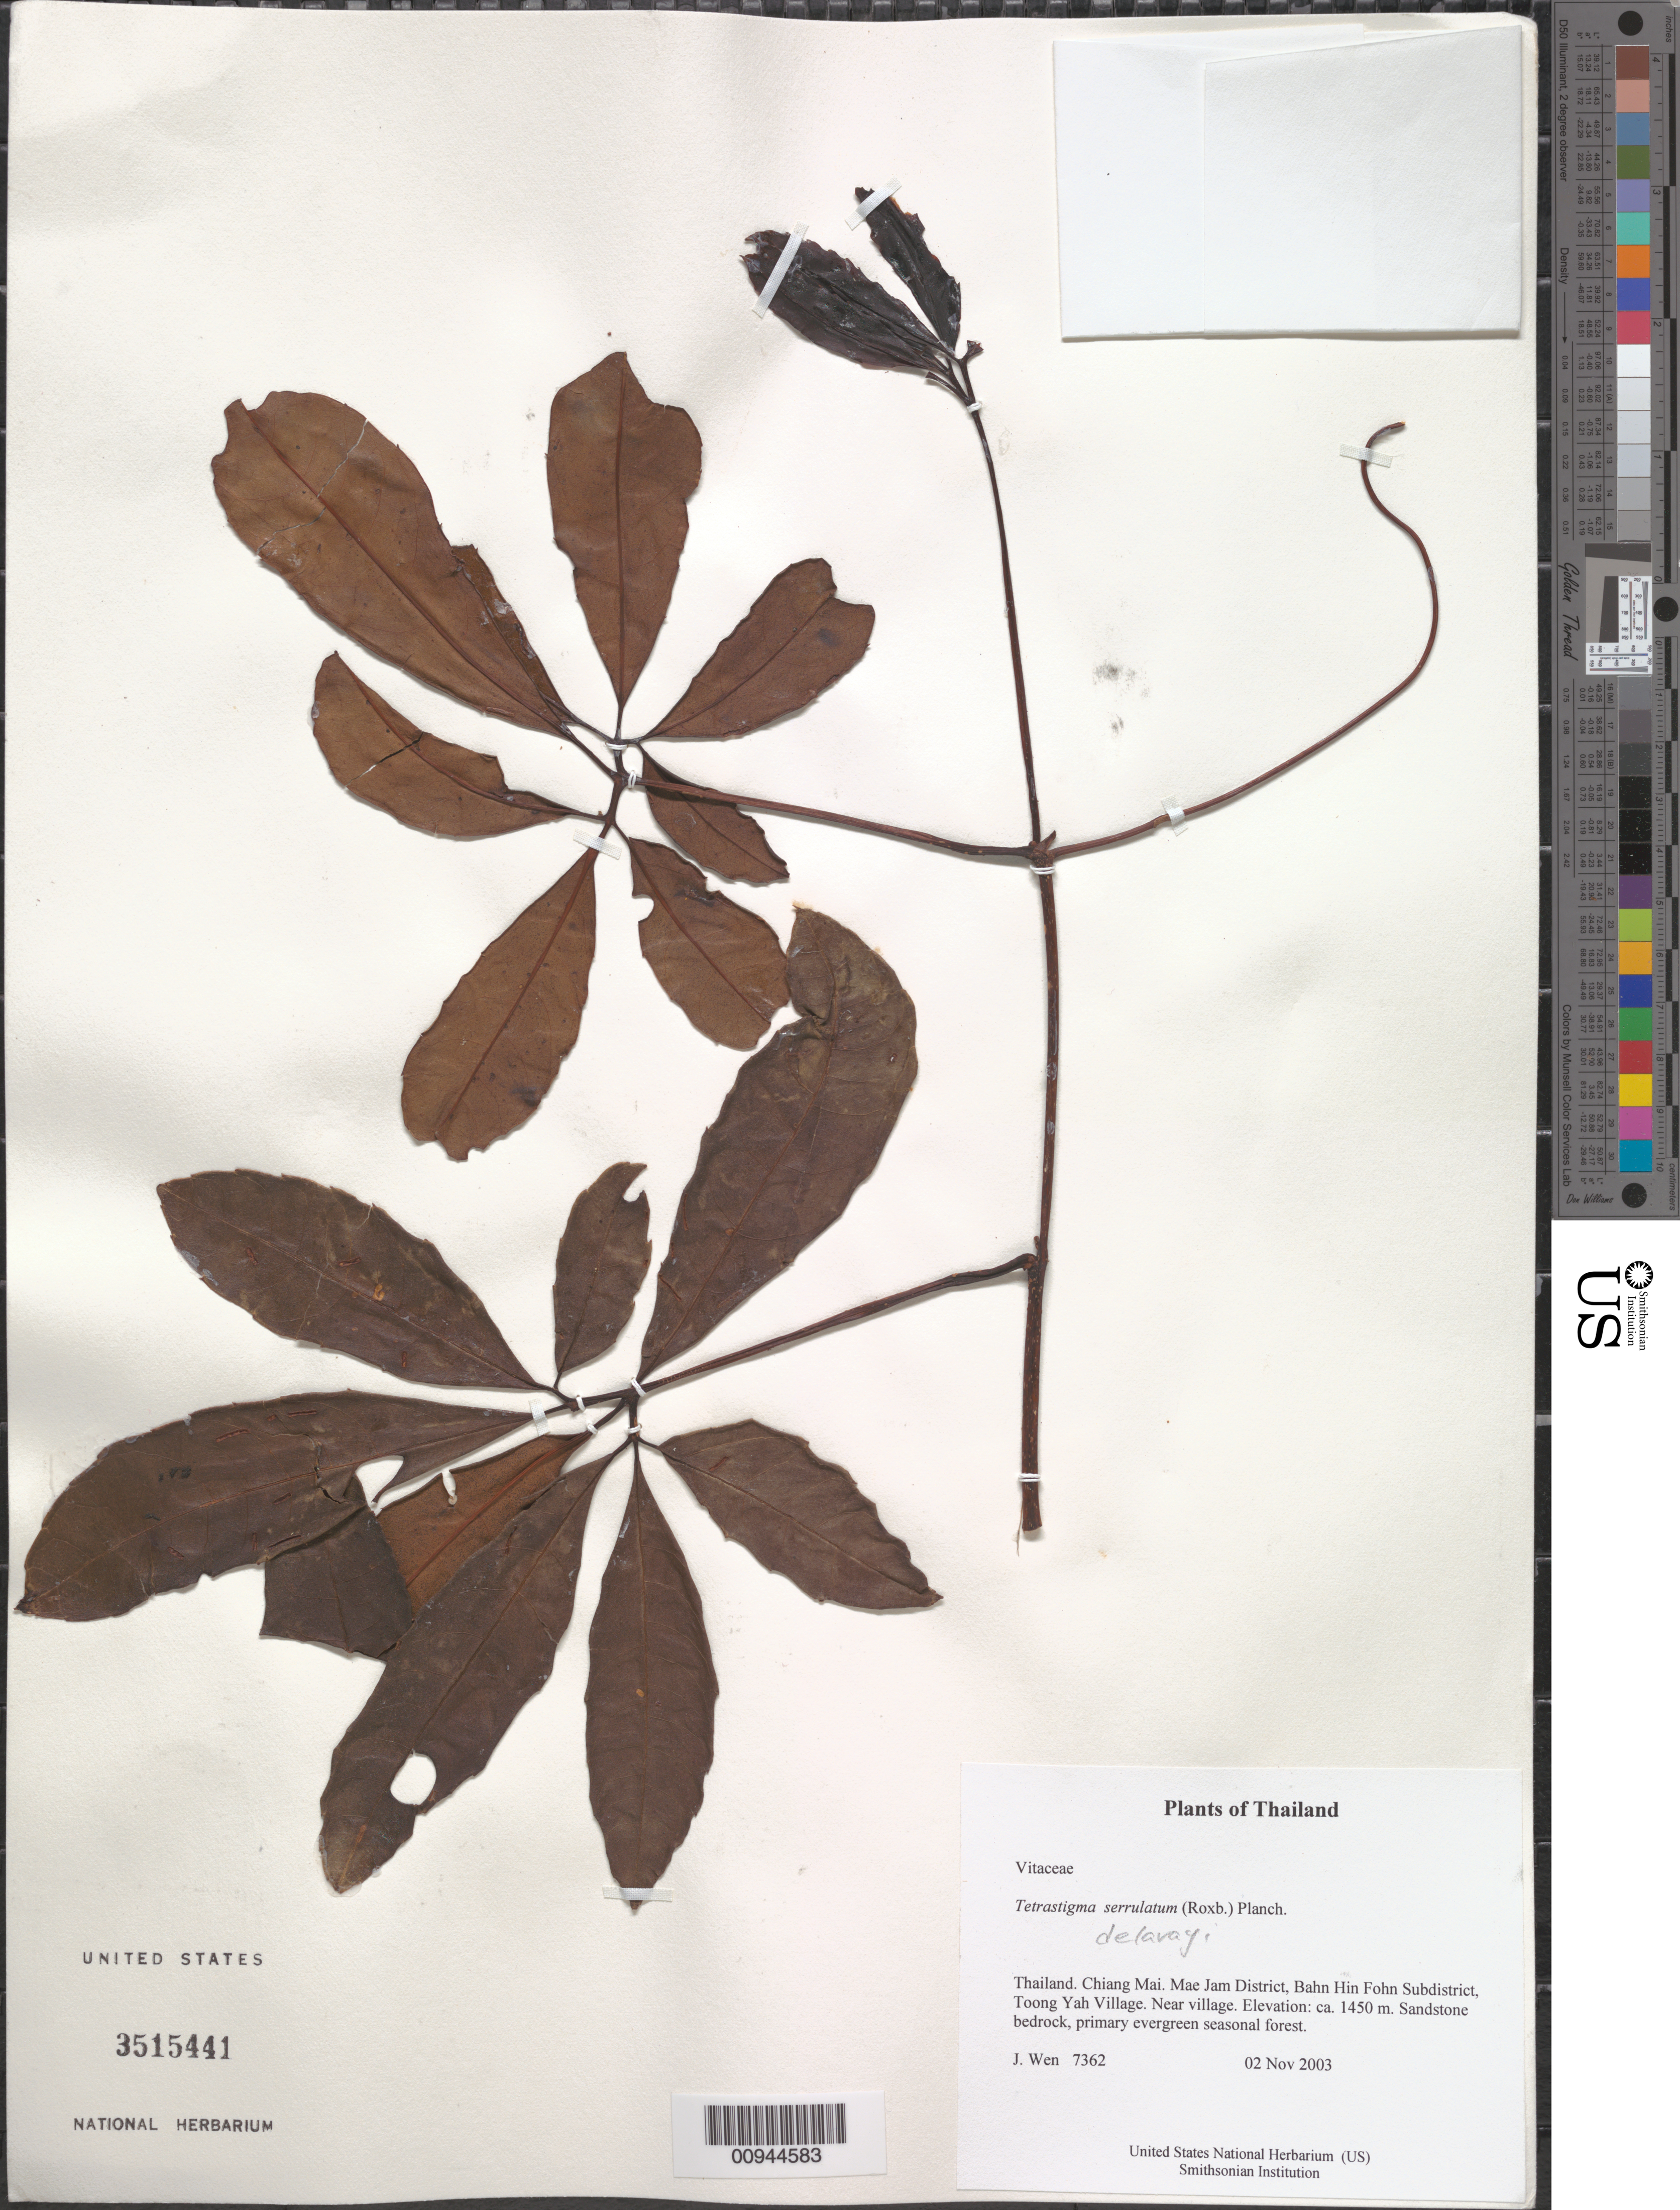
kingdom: Plantae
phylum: Tracheophyta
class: Magnoliopsida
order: Vitales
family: Vitaceae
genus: Tetrastigma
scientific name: Tetrastigma serrulatum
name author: (Roxb.) Planch.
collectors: J. Wen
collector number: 7362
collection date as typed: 02 Nov 2003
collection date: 2003-11-02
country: Thailand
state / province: Chiang Mai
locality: Mae Jam District, Bahn Hin Fohn Subdistrict, Toong Yah Village. Near village.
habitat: Sandstone bedrock, primary evergreen seasonal forest.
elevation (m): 1450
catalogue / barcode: US 3515441